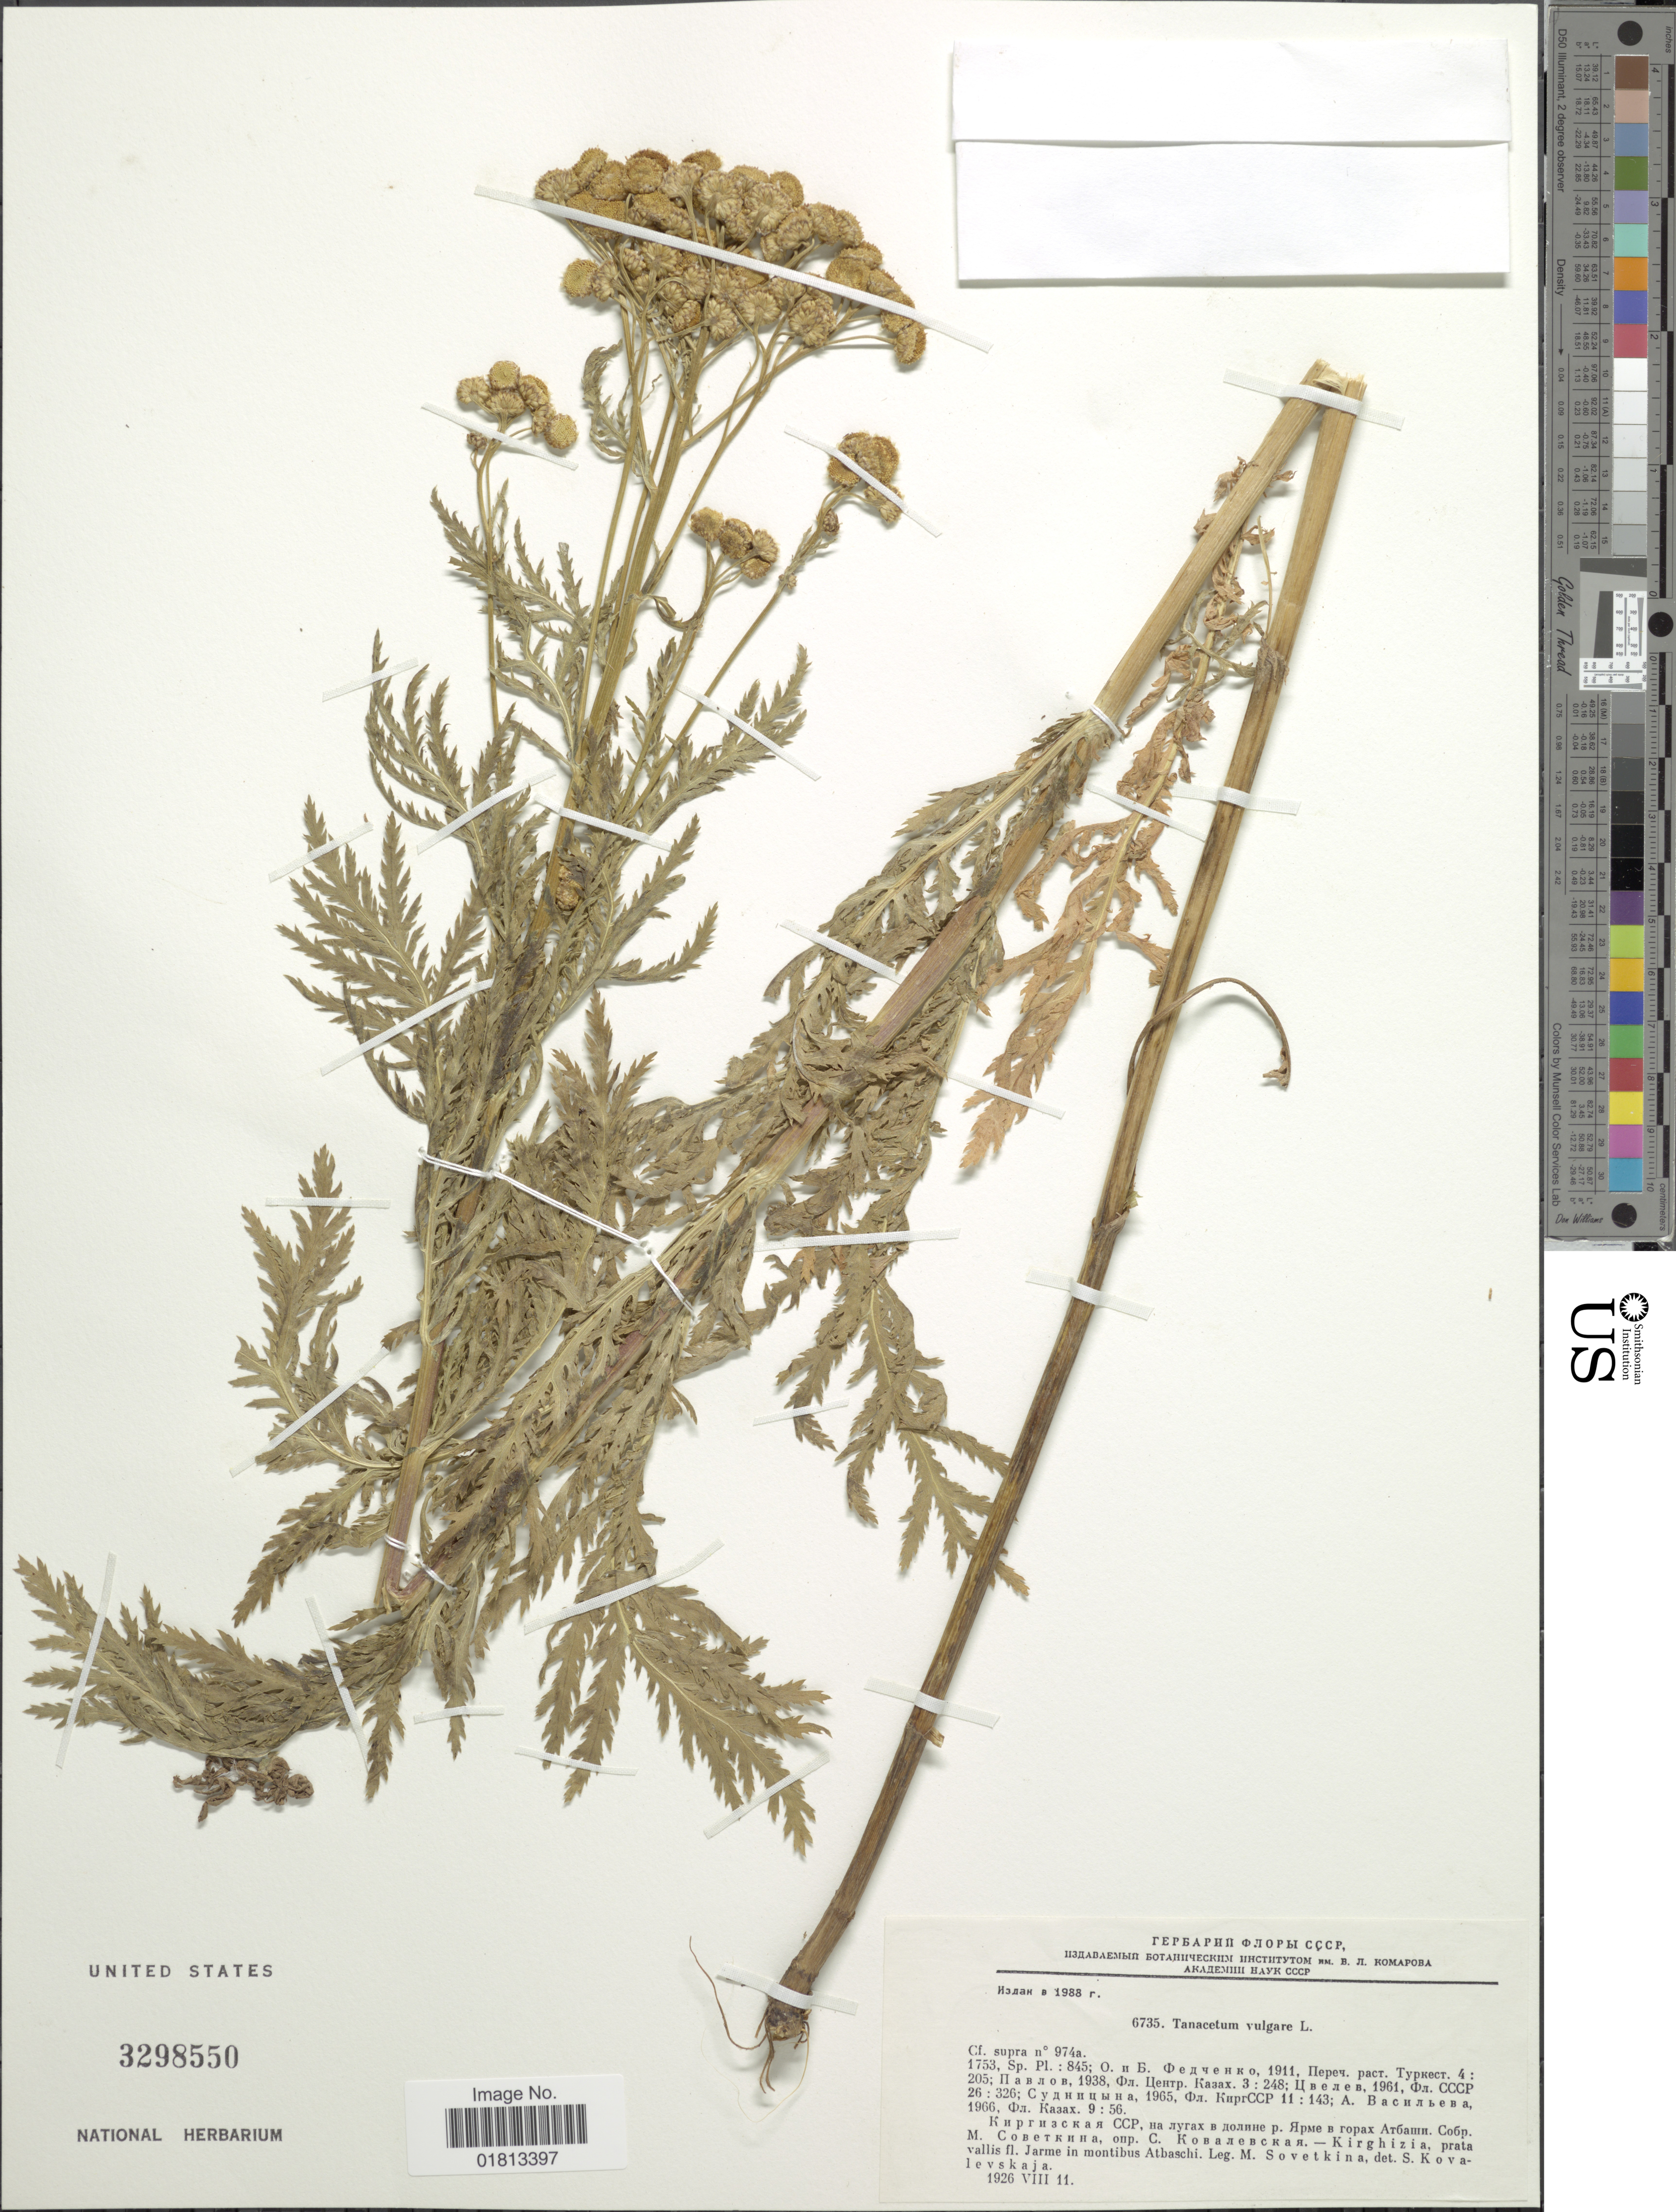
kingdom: Plantae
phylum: Tracheophyta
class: Magnoliopsida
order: Asterales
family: Asteraceae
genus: Tanacetum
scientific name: Tanacetum vulgare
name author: L.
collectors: M. Sovetkina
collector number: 6735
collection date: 1926-08-11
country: Kyrgyzstan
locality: Kirghizia, prata vallis fl. Jarme in montibus Atbaschi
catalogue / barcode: US 3298550